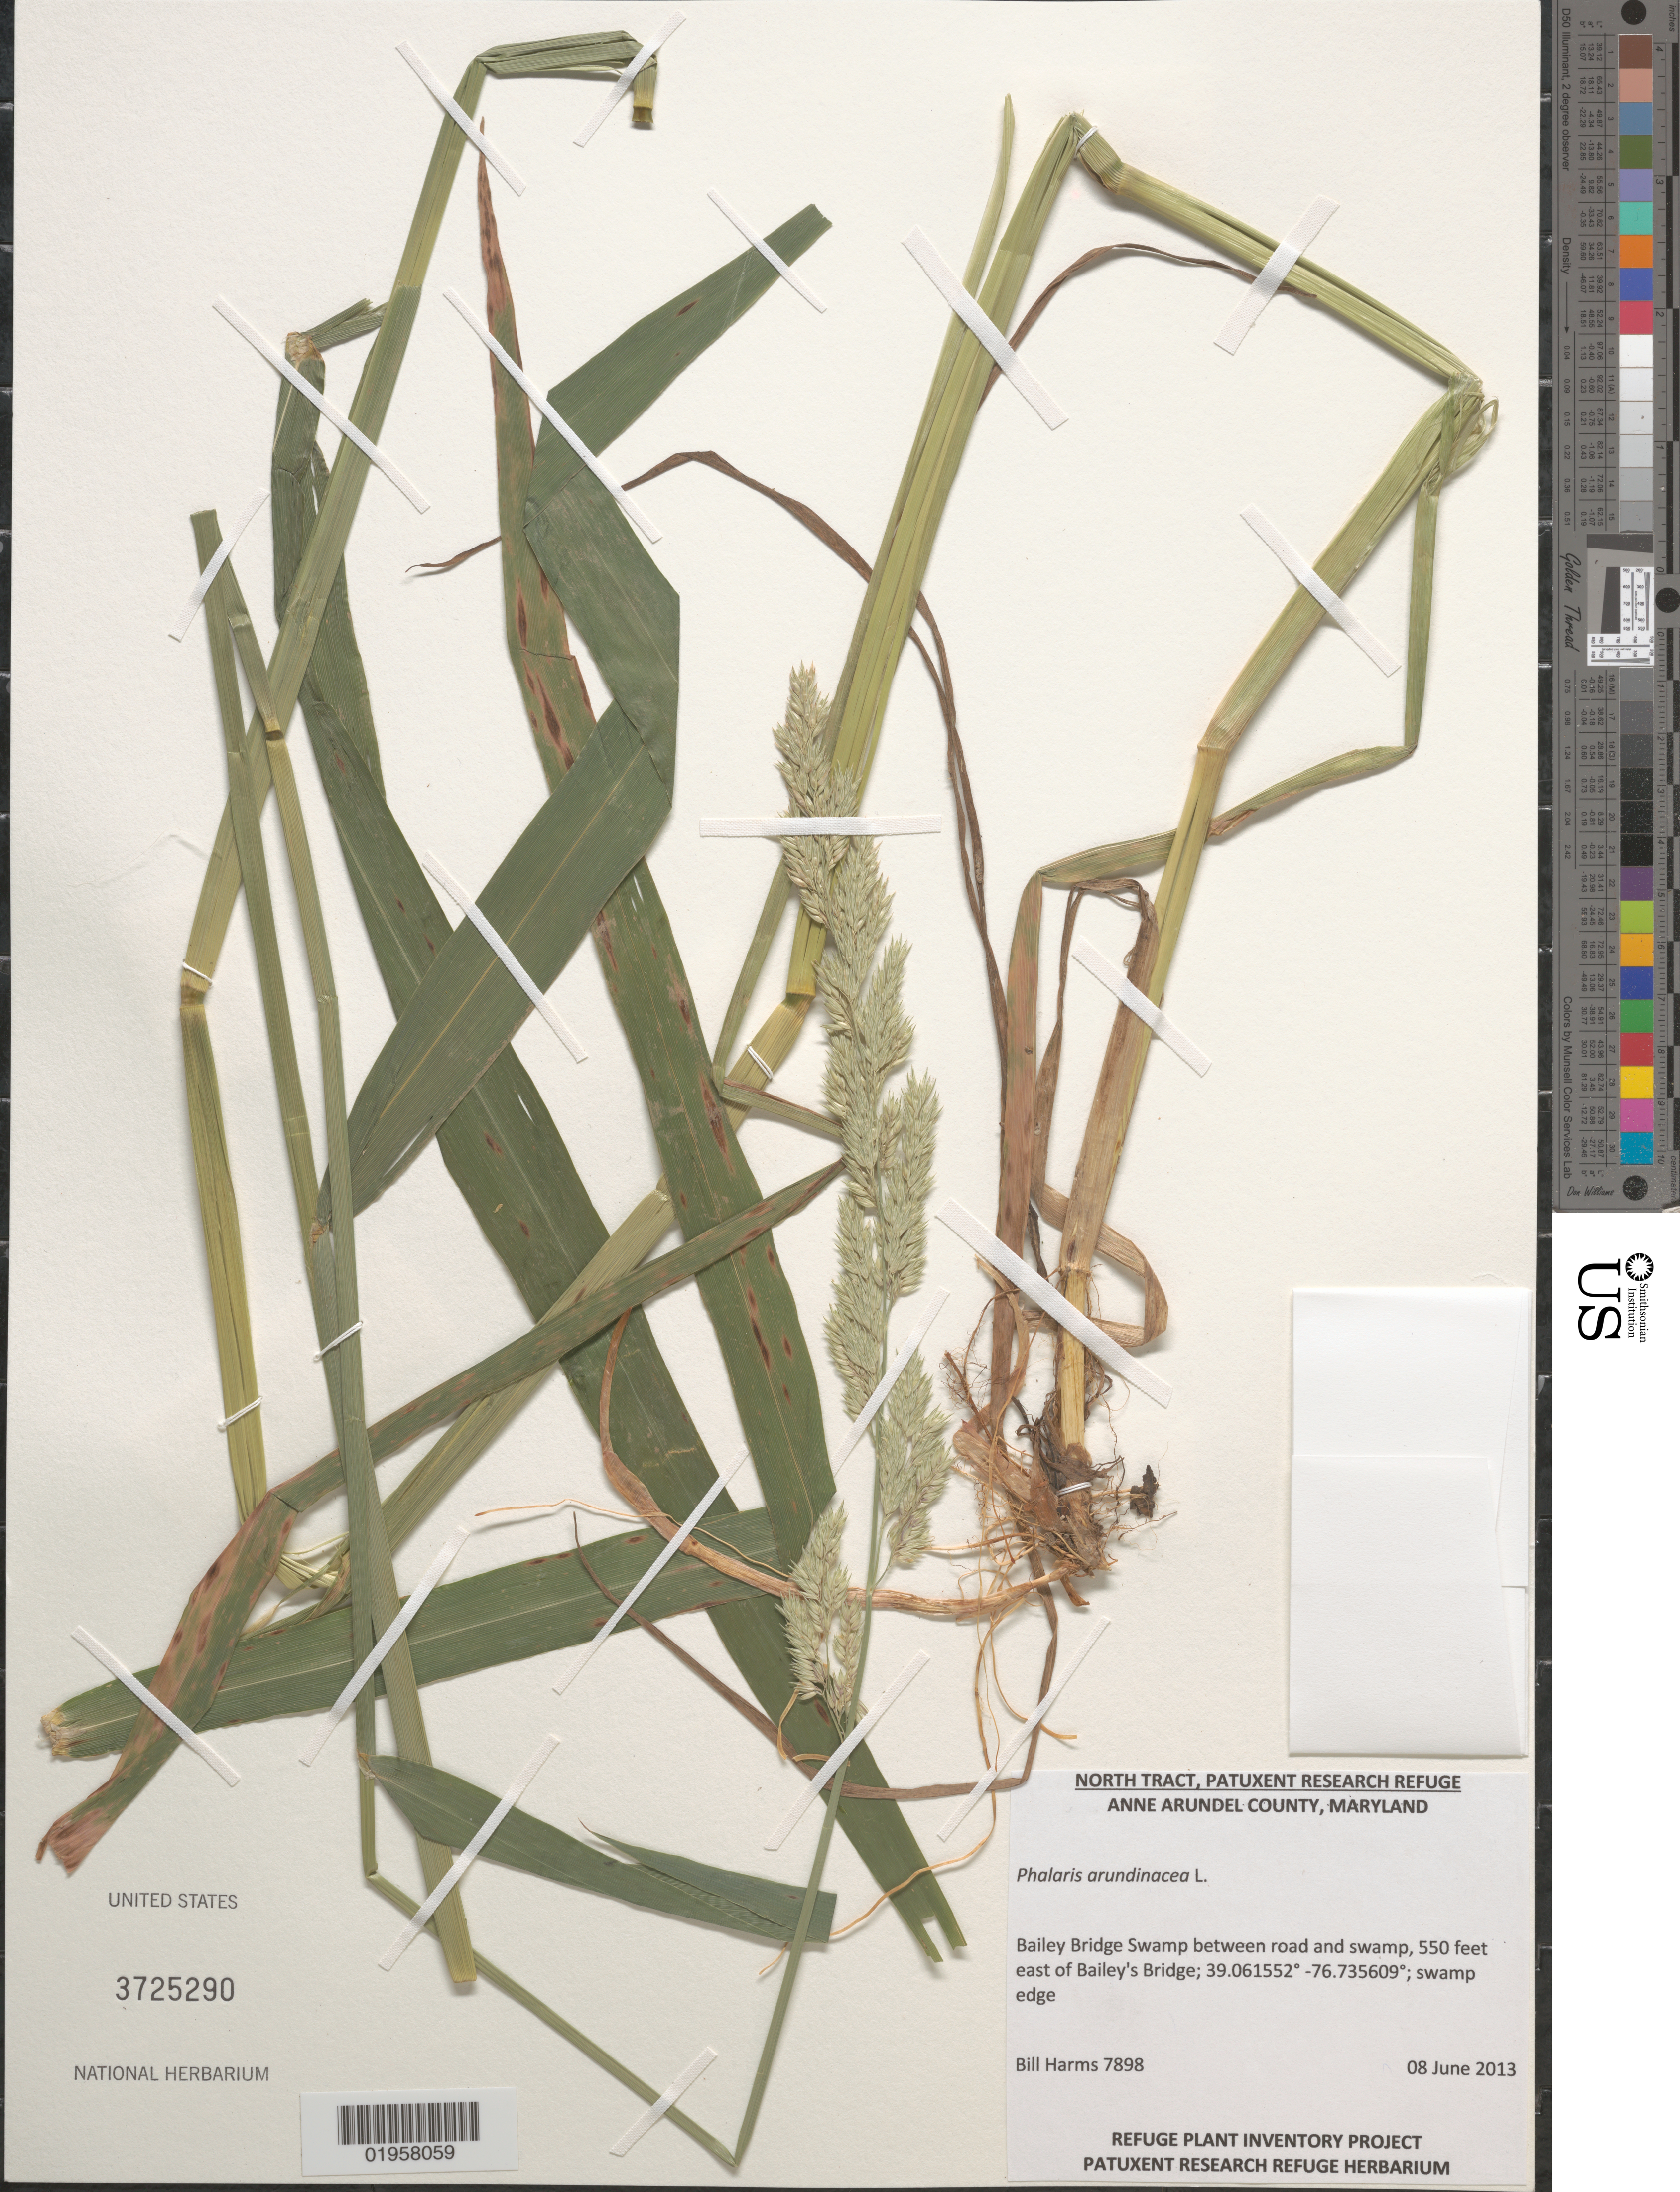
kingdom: Plantae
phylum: Tracheophyta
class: Liliopsida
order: Poales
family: Poaceae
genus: Phalaris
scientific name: Phalaris arundinacea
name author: L.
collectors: B. Harms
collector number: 7898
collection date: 2013-06-08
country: United States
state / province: Maryland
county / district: Anne Arundel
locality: Patuxent Research Refuge, North Tract. Bailey Bridge Swamp between road and swamp, 550 feet E of Bailey's Bridge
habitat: Swamp edge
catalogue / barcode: US 3725290